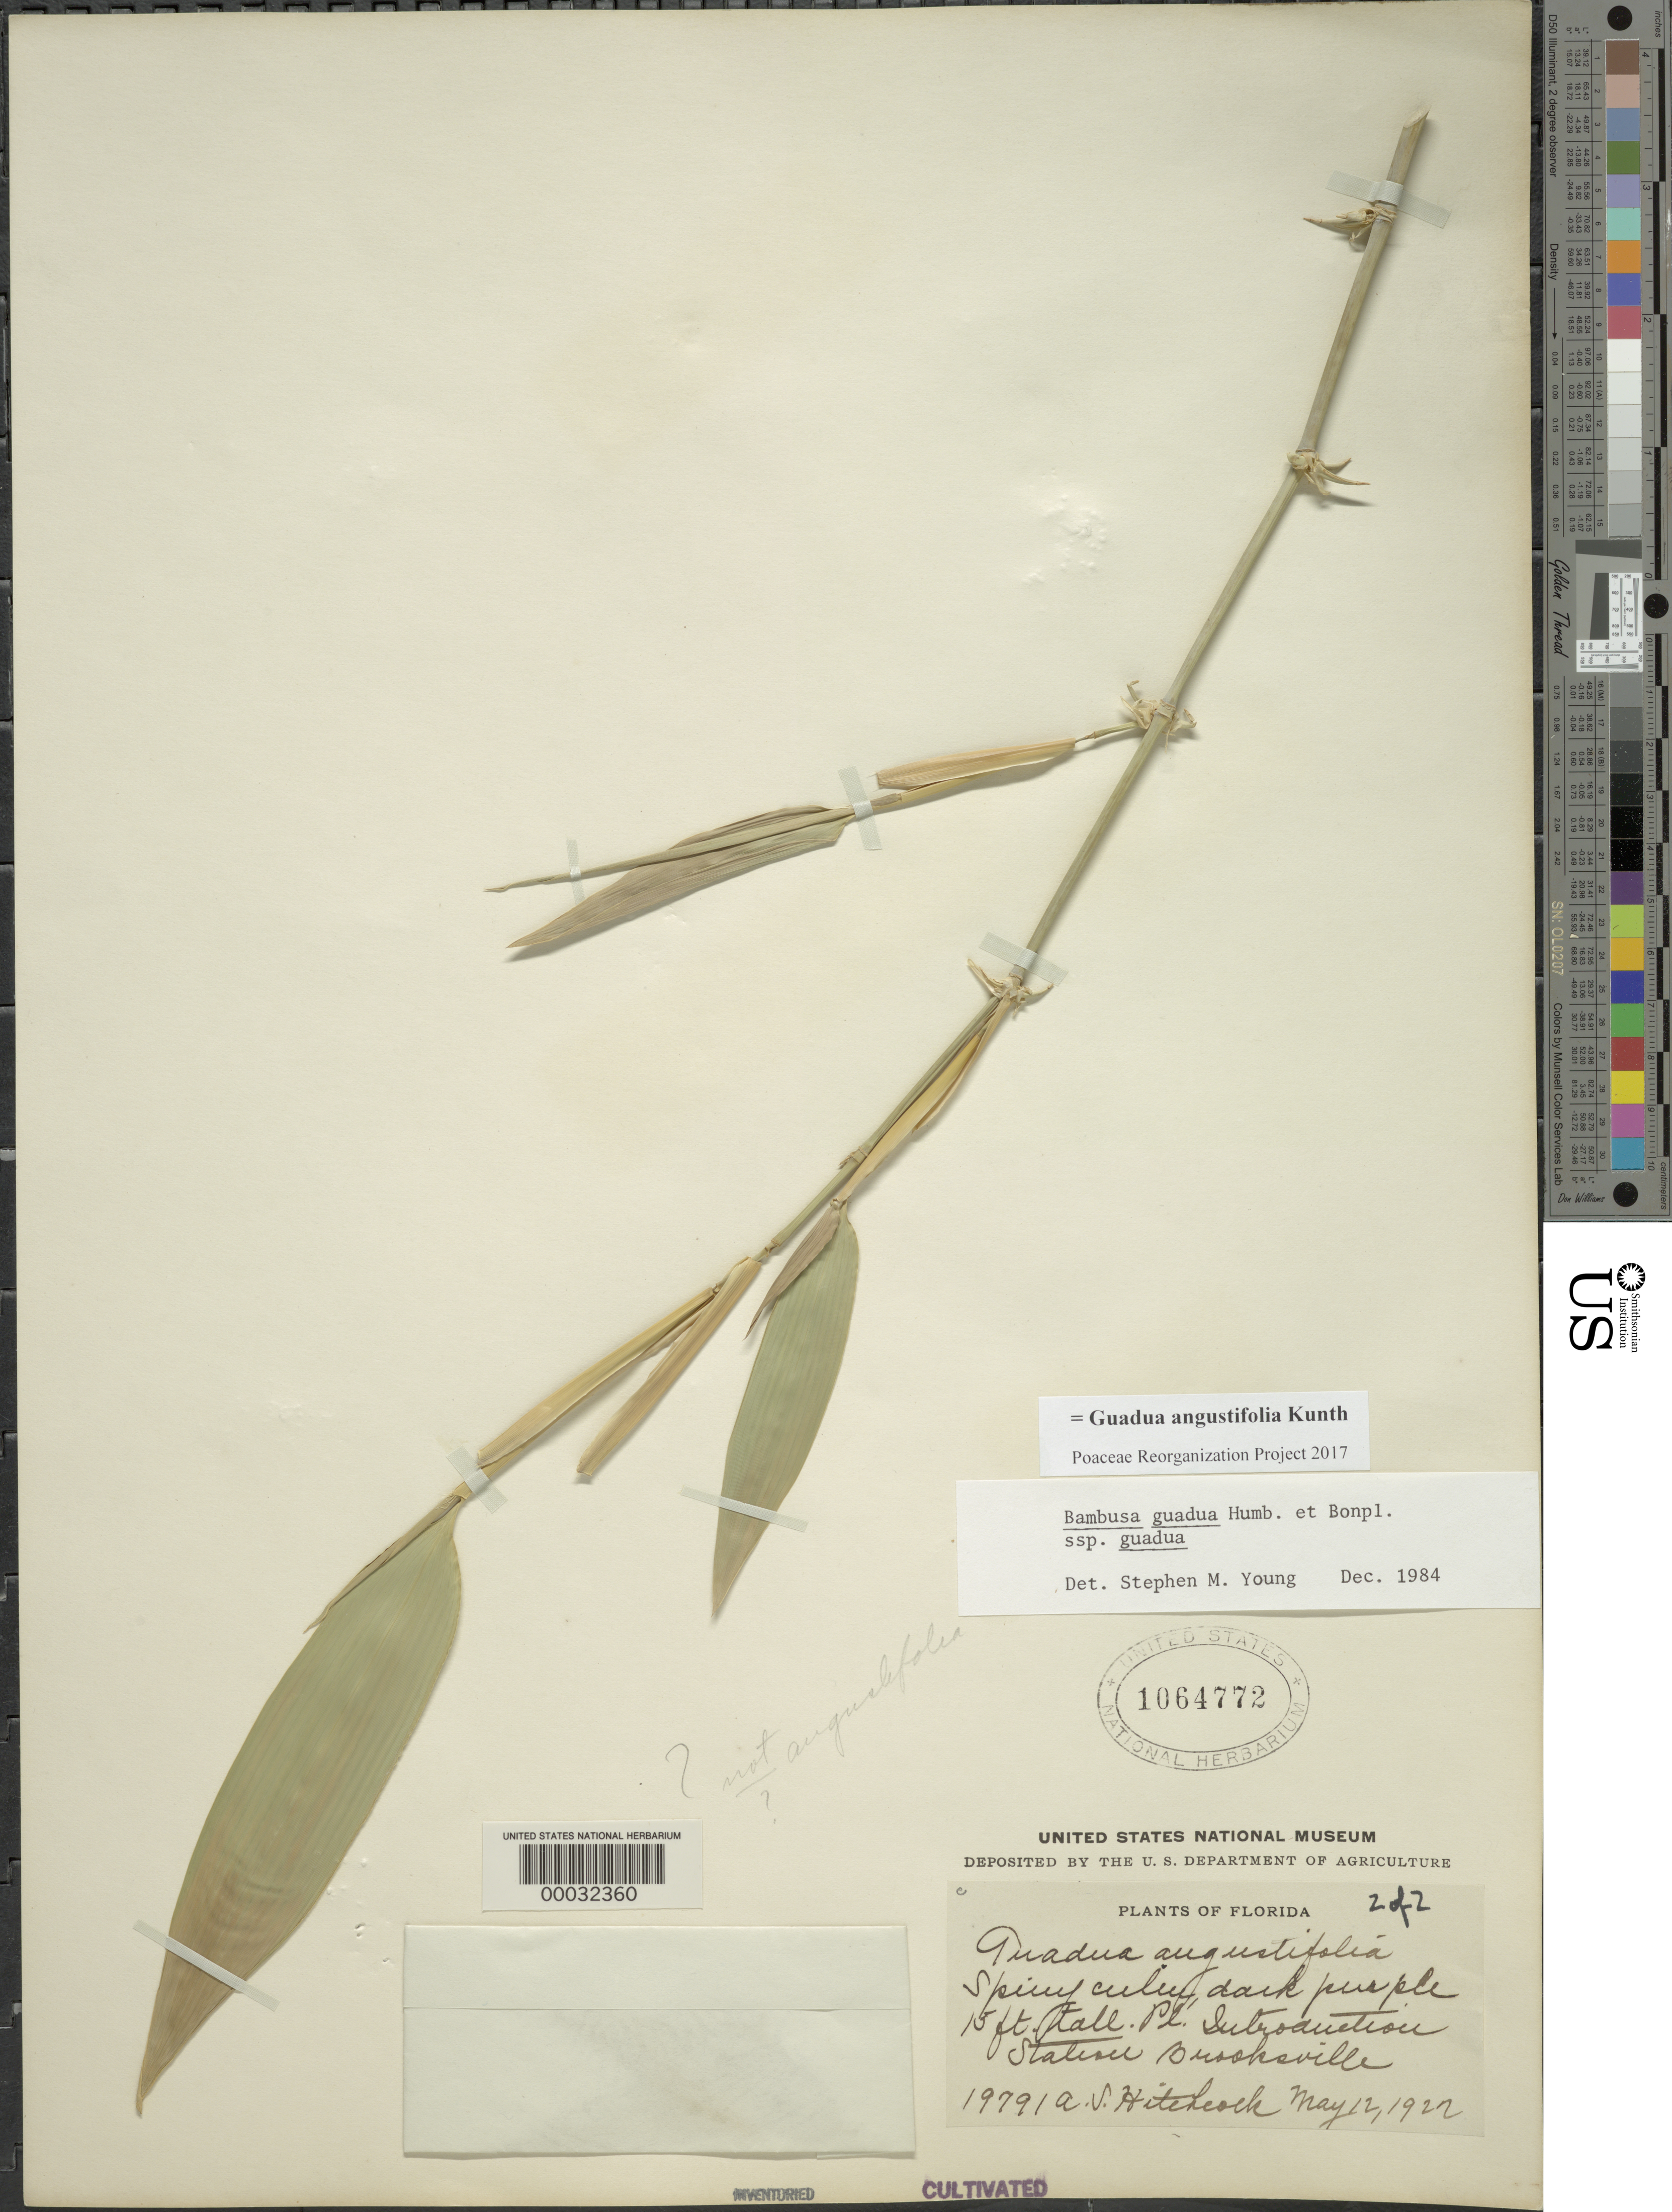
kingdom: Plantae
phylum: Tracheophyta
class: Liliopsida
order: Poales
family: Poaceae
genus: Guadua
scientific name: Guadua angustifolia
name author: Kunth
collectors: A. S. Hitchcock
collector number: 19791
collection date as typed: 12 May 1922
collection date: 1922-05-12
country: United States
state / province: Florida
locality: Plant Introduction Station, Brooskville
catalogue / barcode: US 1064773